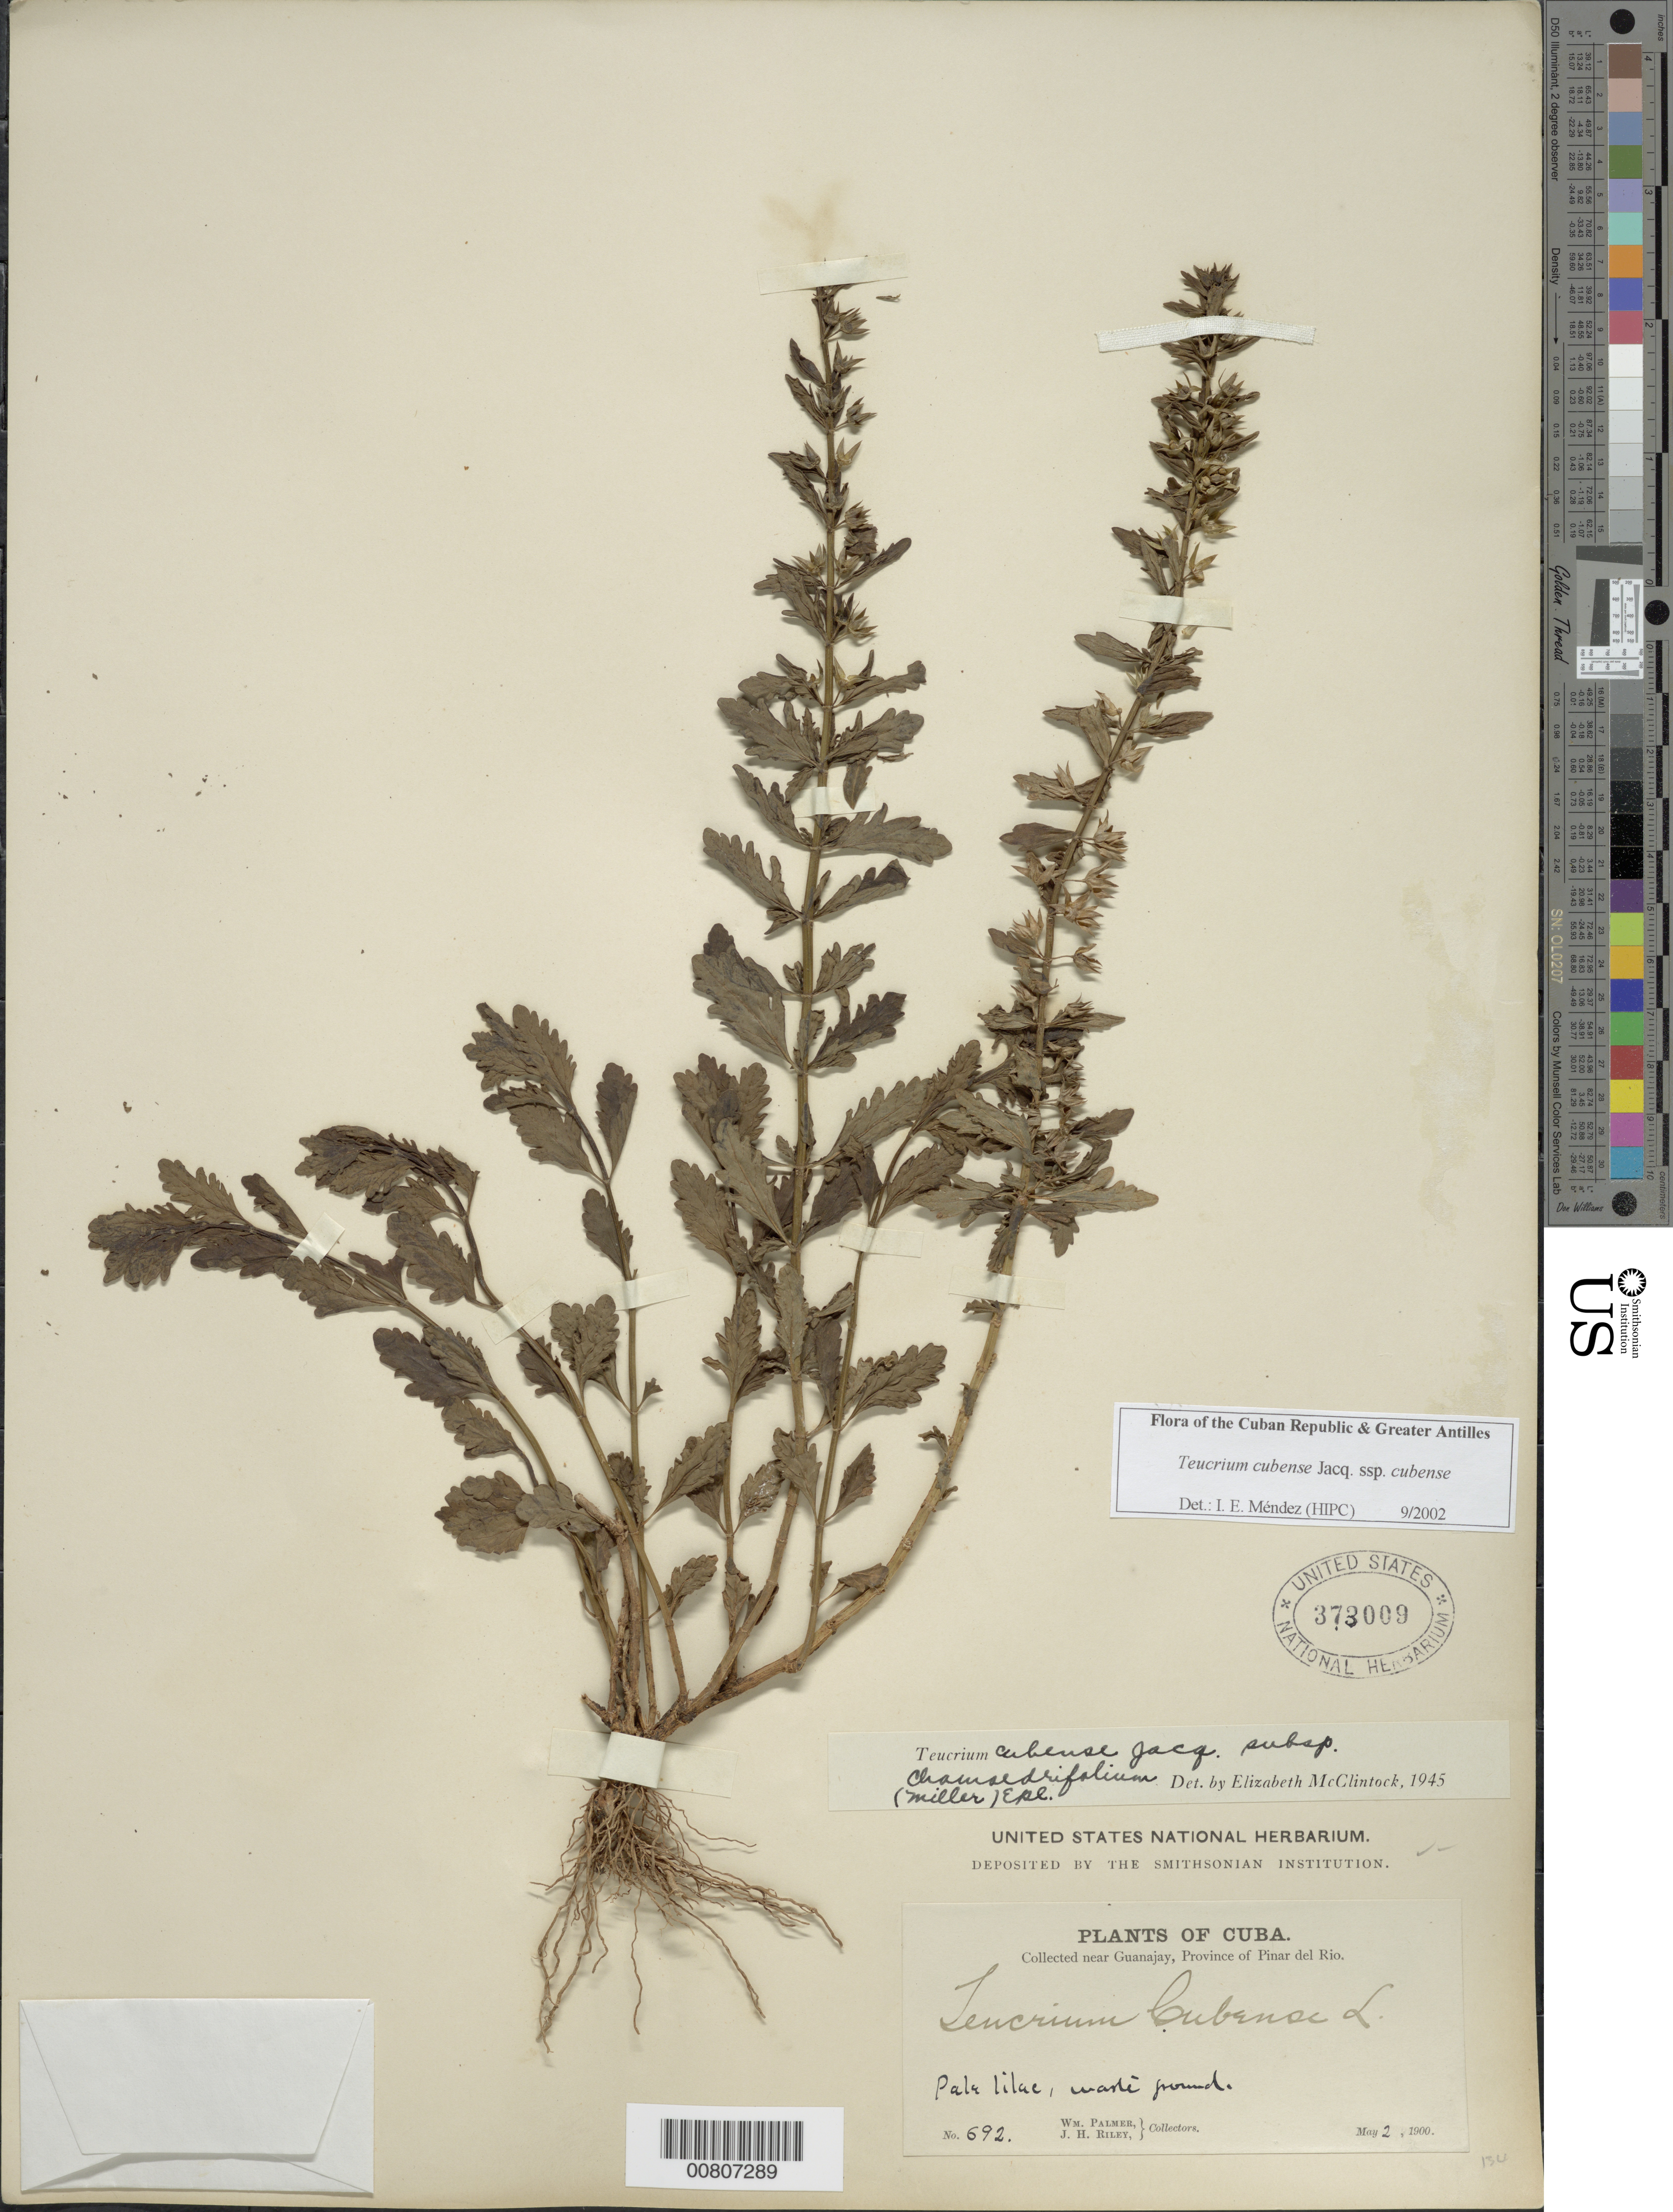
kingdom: Plantae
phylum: Tracheophyta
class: Magnoliopsida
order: Lamiales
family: Lamiaceae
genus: Teucrium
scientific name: Teucrium cubense subsp. cubense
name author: Jacq.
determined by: Méndez, Isidro E., (HIPC)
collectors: W. Palmer & J. H. Riley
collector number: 692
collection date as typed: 02 May 1900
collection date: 1900-05-02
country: Cuba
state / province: Pinar del Rio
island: Cuba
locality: Guanajay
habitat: Waste ground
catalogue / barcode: US 373009